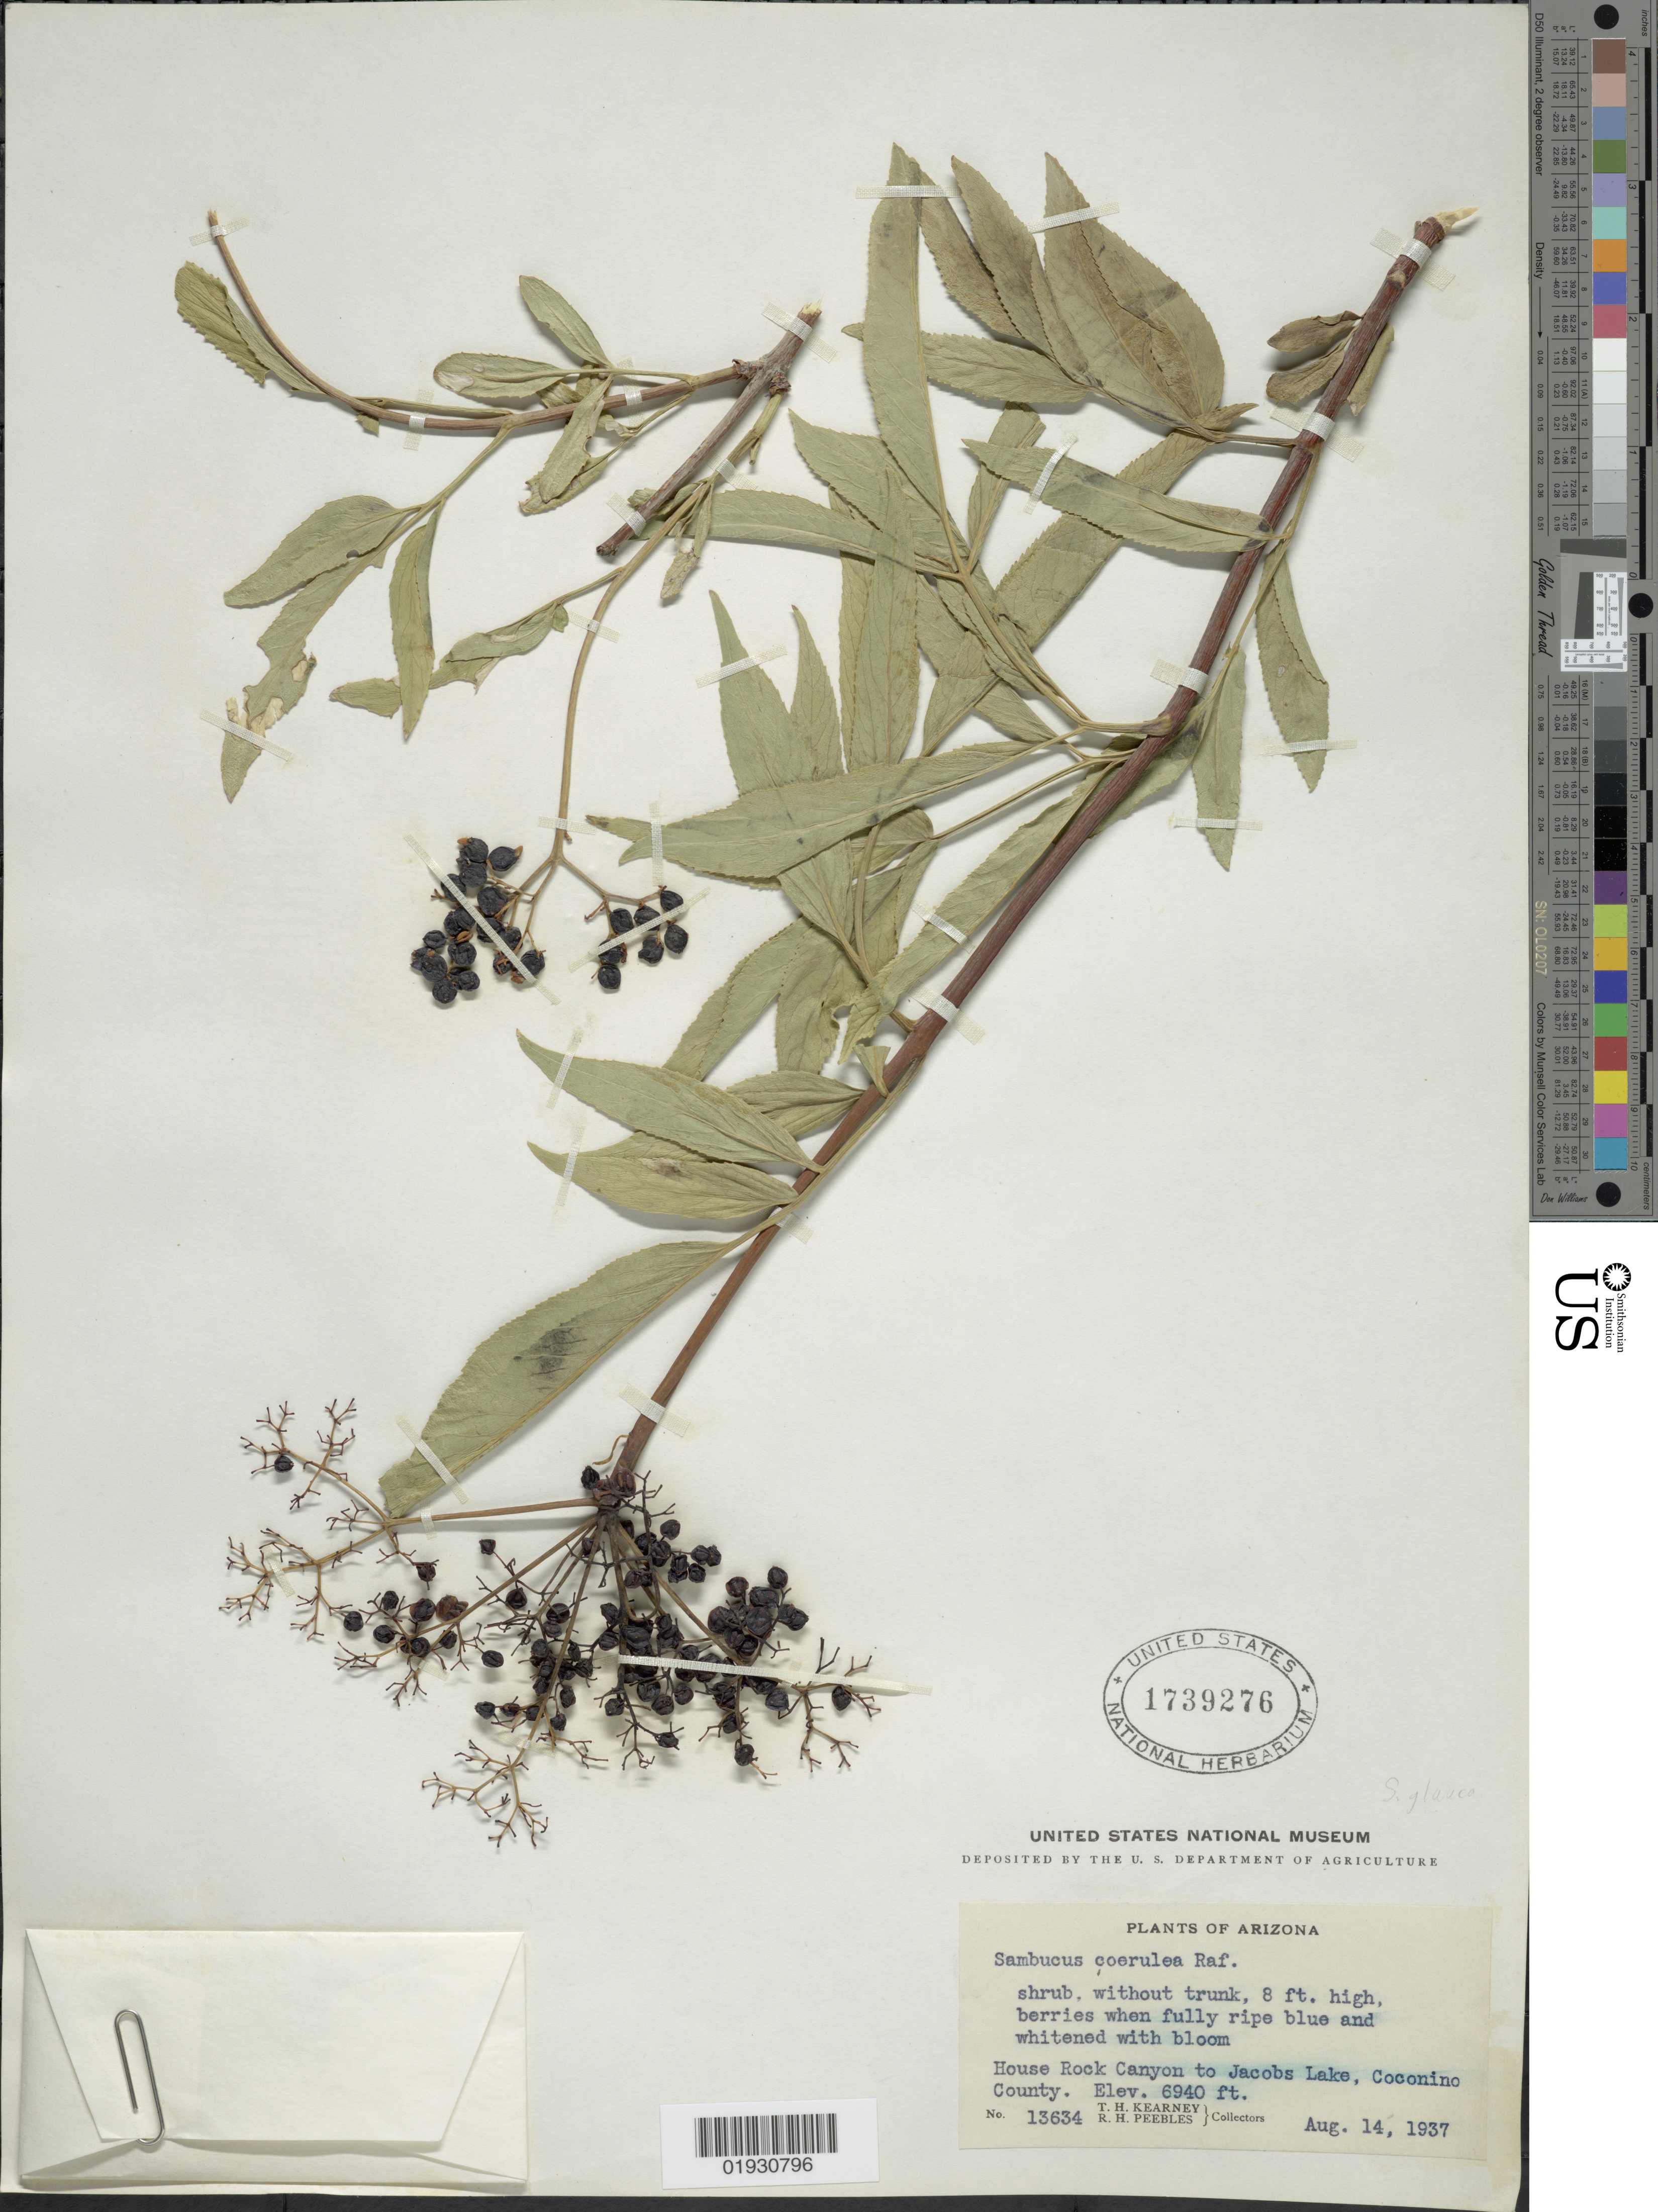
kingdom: Plantae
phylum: Tracheophyta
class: Magnoliopsida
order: Dipsacales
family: Viburnaceae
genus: Sambucus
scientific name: Sambucus cerulea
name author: Raf.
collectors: T. H. Kearney & R. H. Peebles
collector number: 13634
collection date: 1937-08-14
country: United States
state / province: Arizona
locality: House Rock Canyon to Jacobs Lake, Coconino County.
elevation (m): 2115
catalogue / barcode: US 1739276